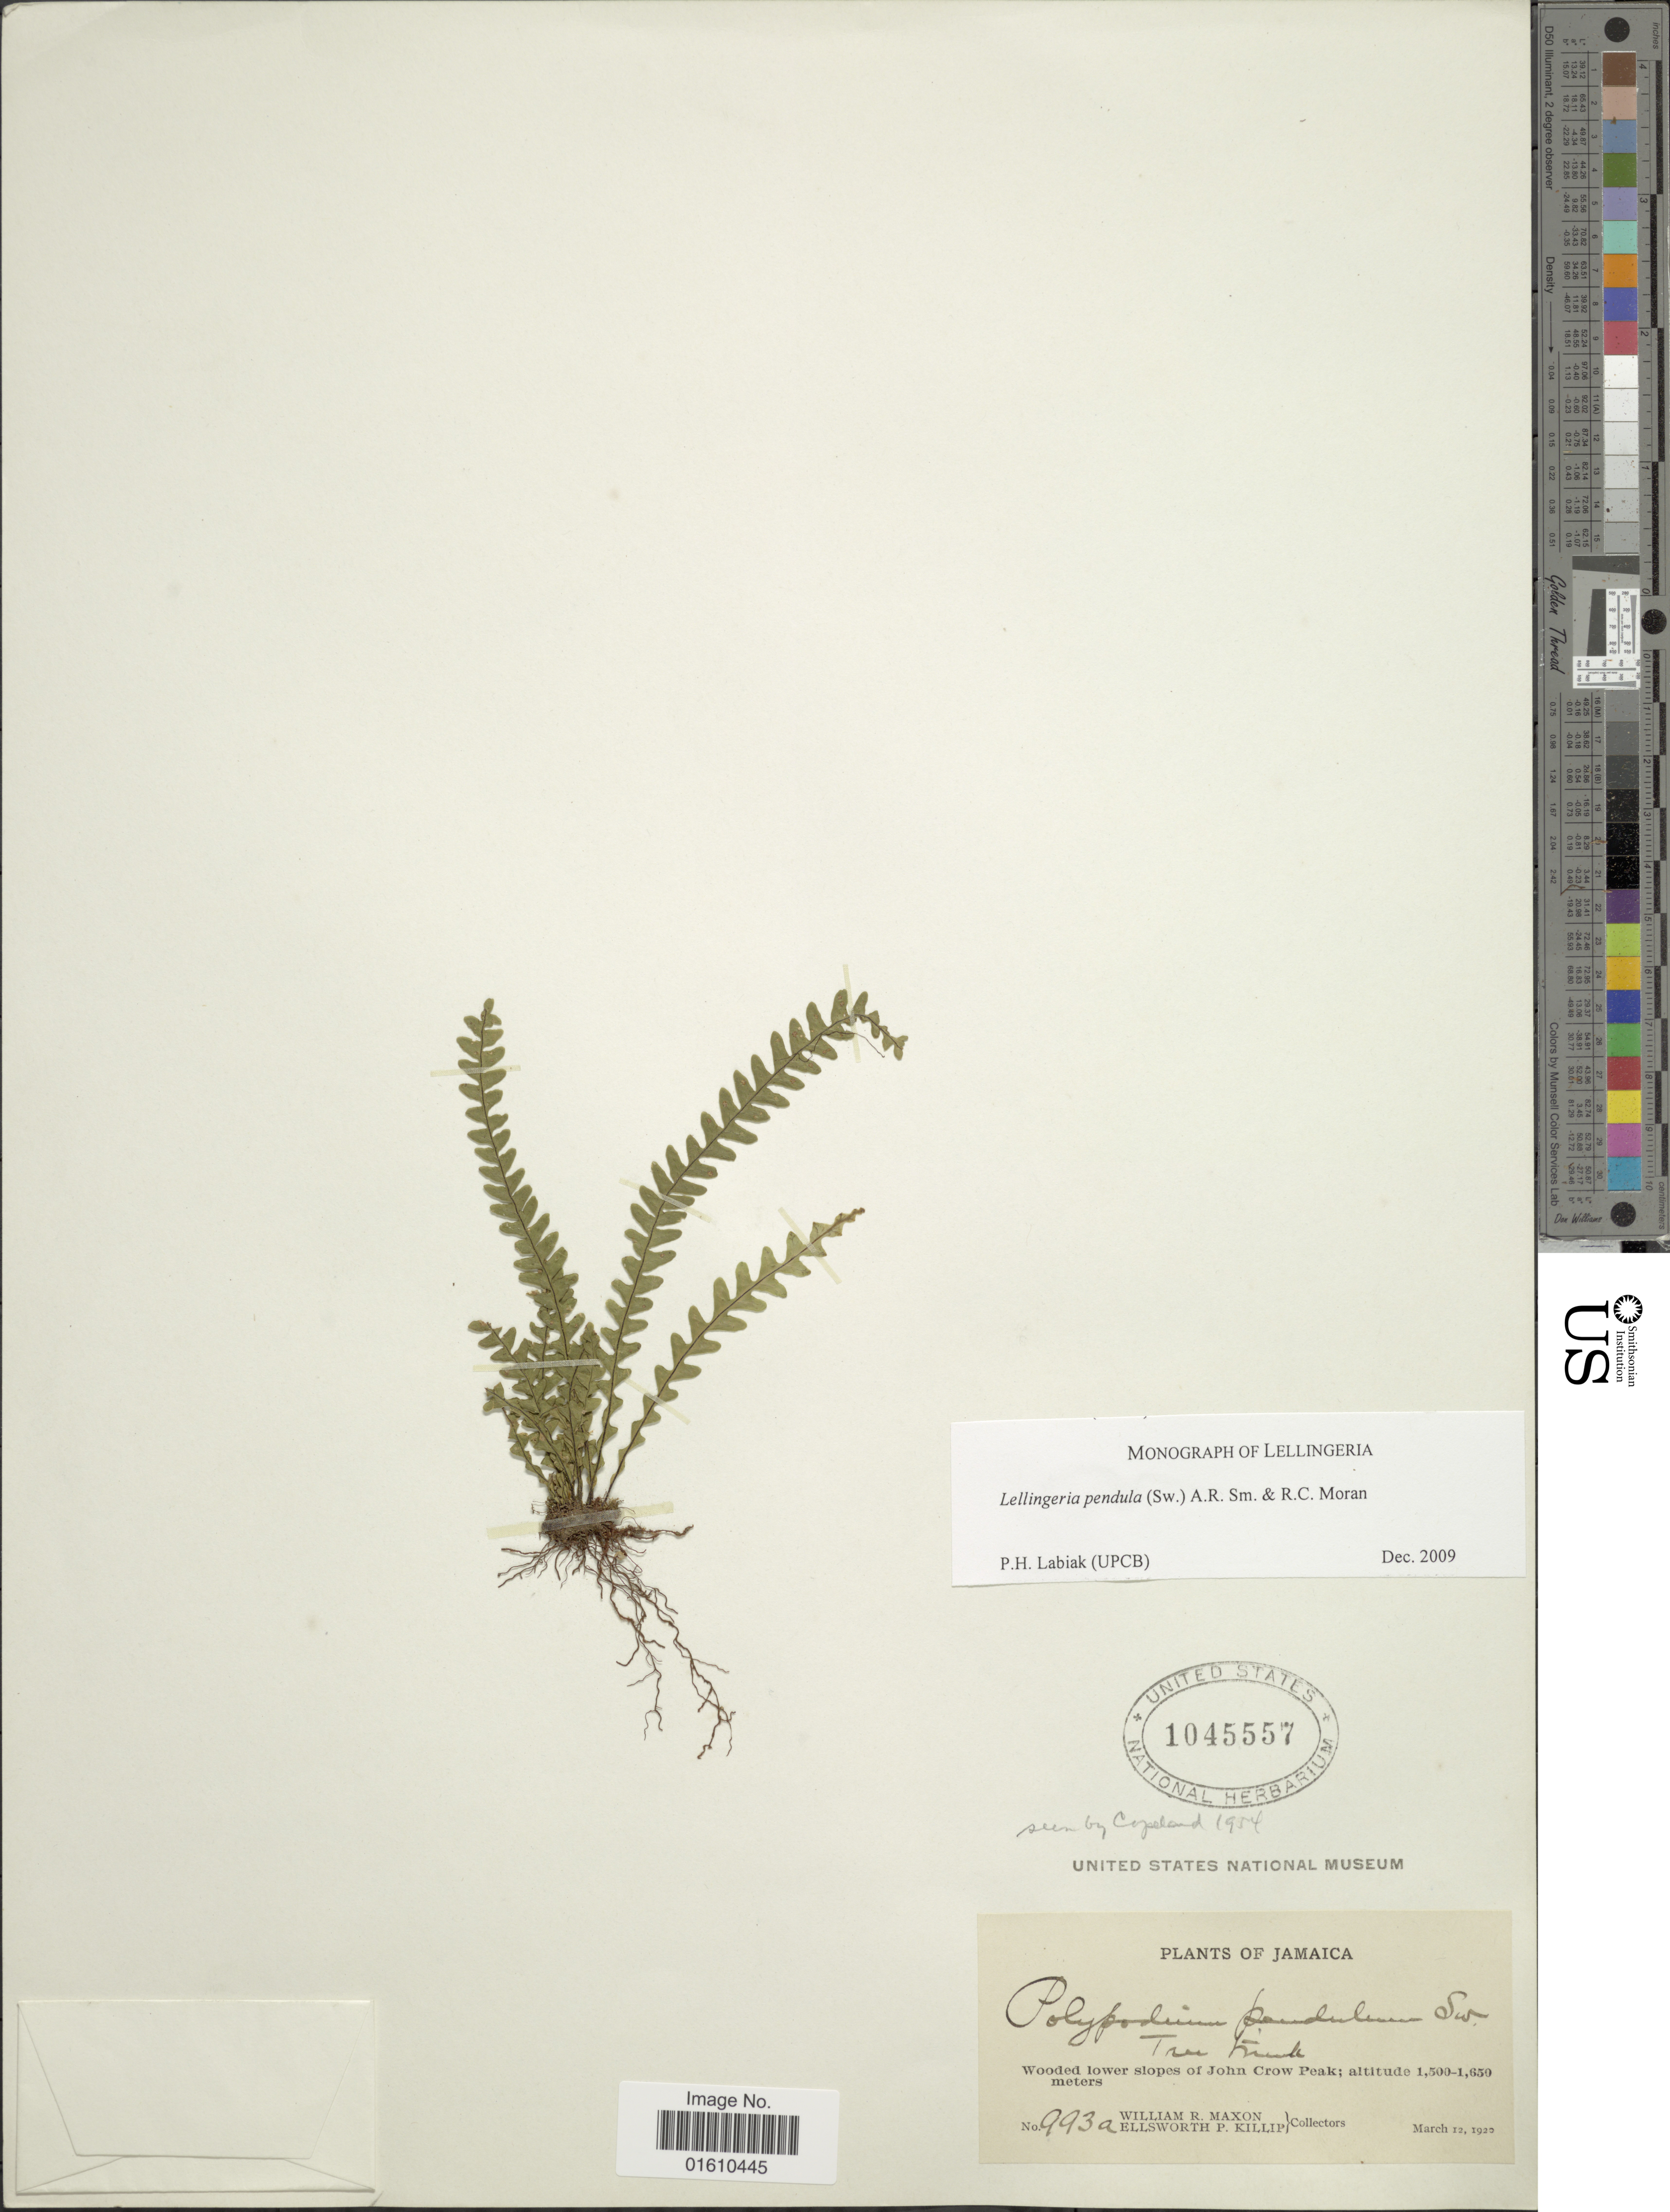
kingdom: Plantae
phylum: Tracheophyta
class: Polypodiopsida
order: Polypodiales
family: Polypodiaceae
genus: Lellingeria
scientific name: Lellingeria pendula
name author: (Sw.) A.R. Sm. & R.C. Moran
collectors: W. R. Maxon & E. P. Killip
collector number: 993a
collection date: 1920-03-12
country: Jamaica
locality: Wooded lower slopes of John's Crow Peak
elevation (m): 1500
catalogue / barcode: US 1045557